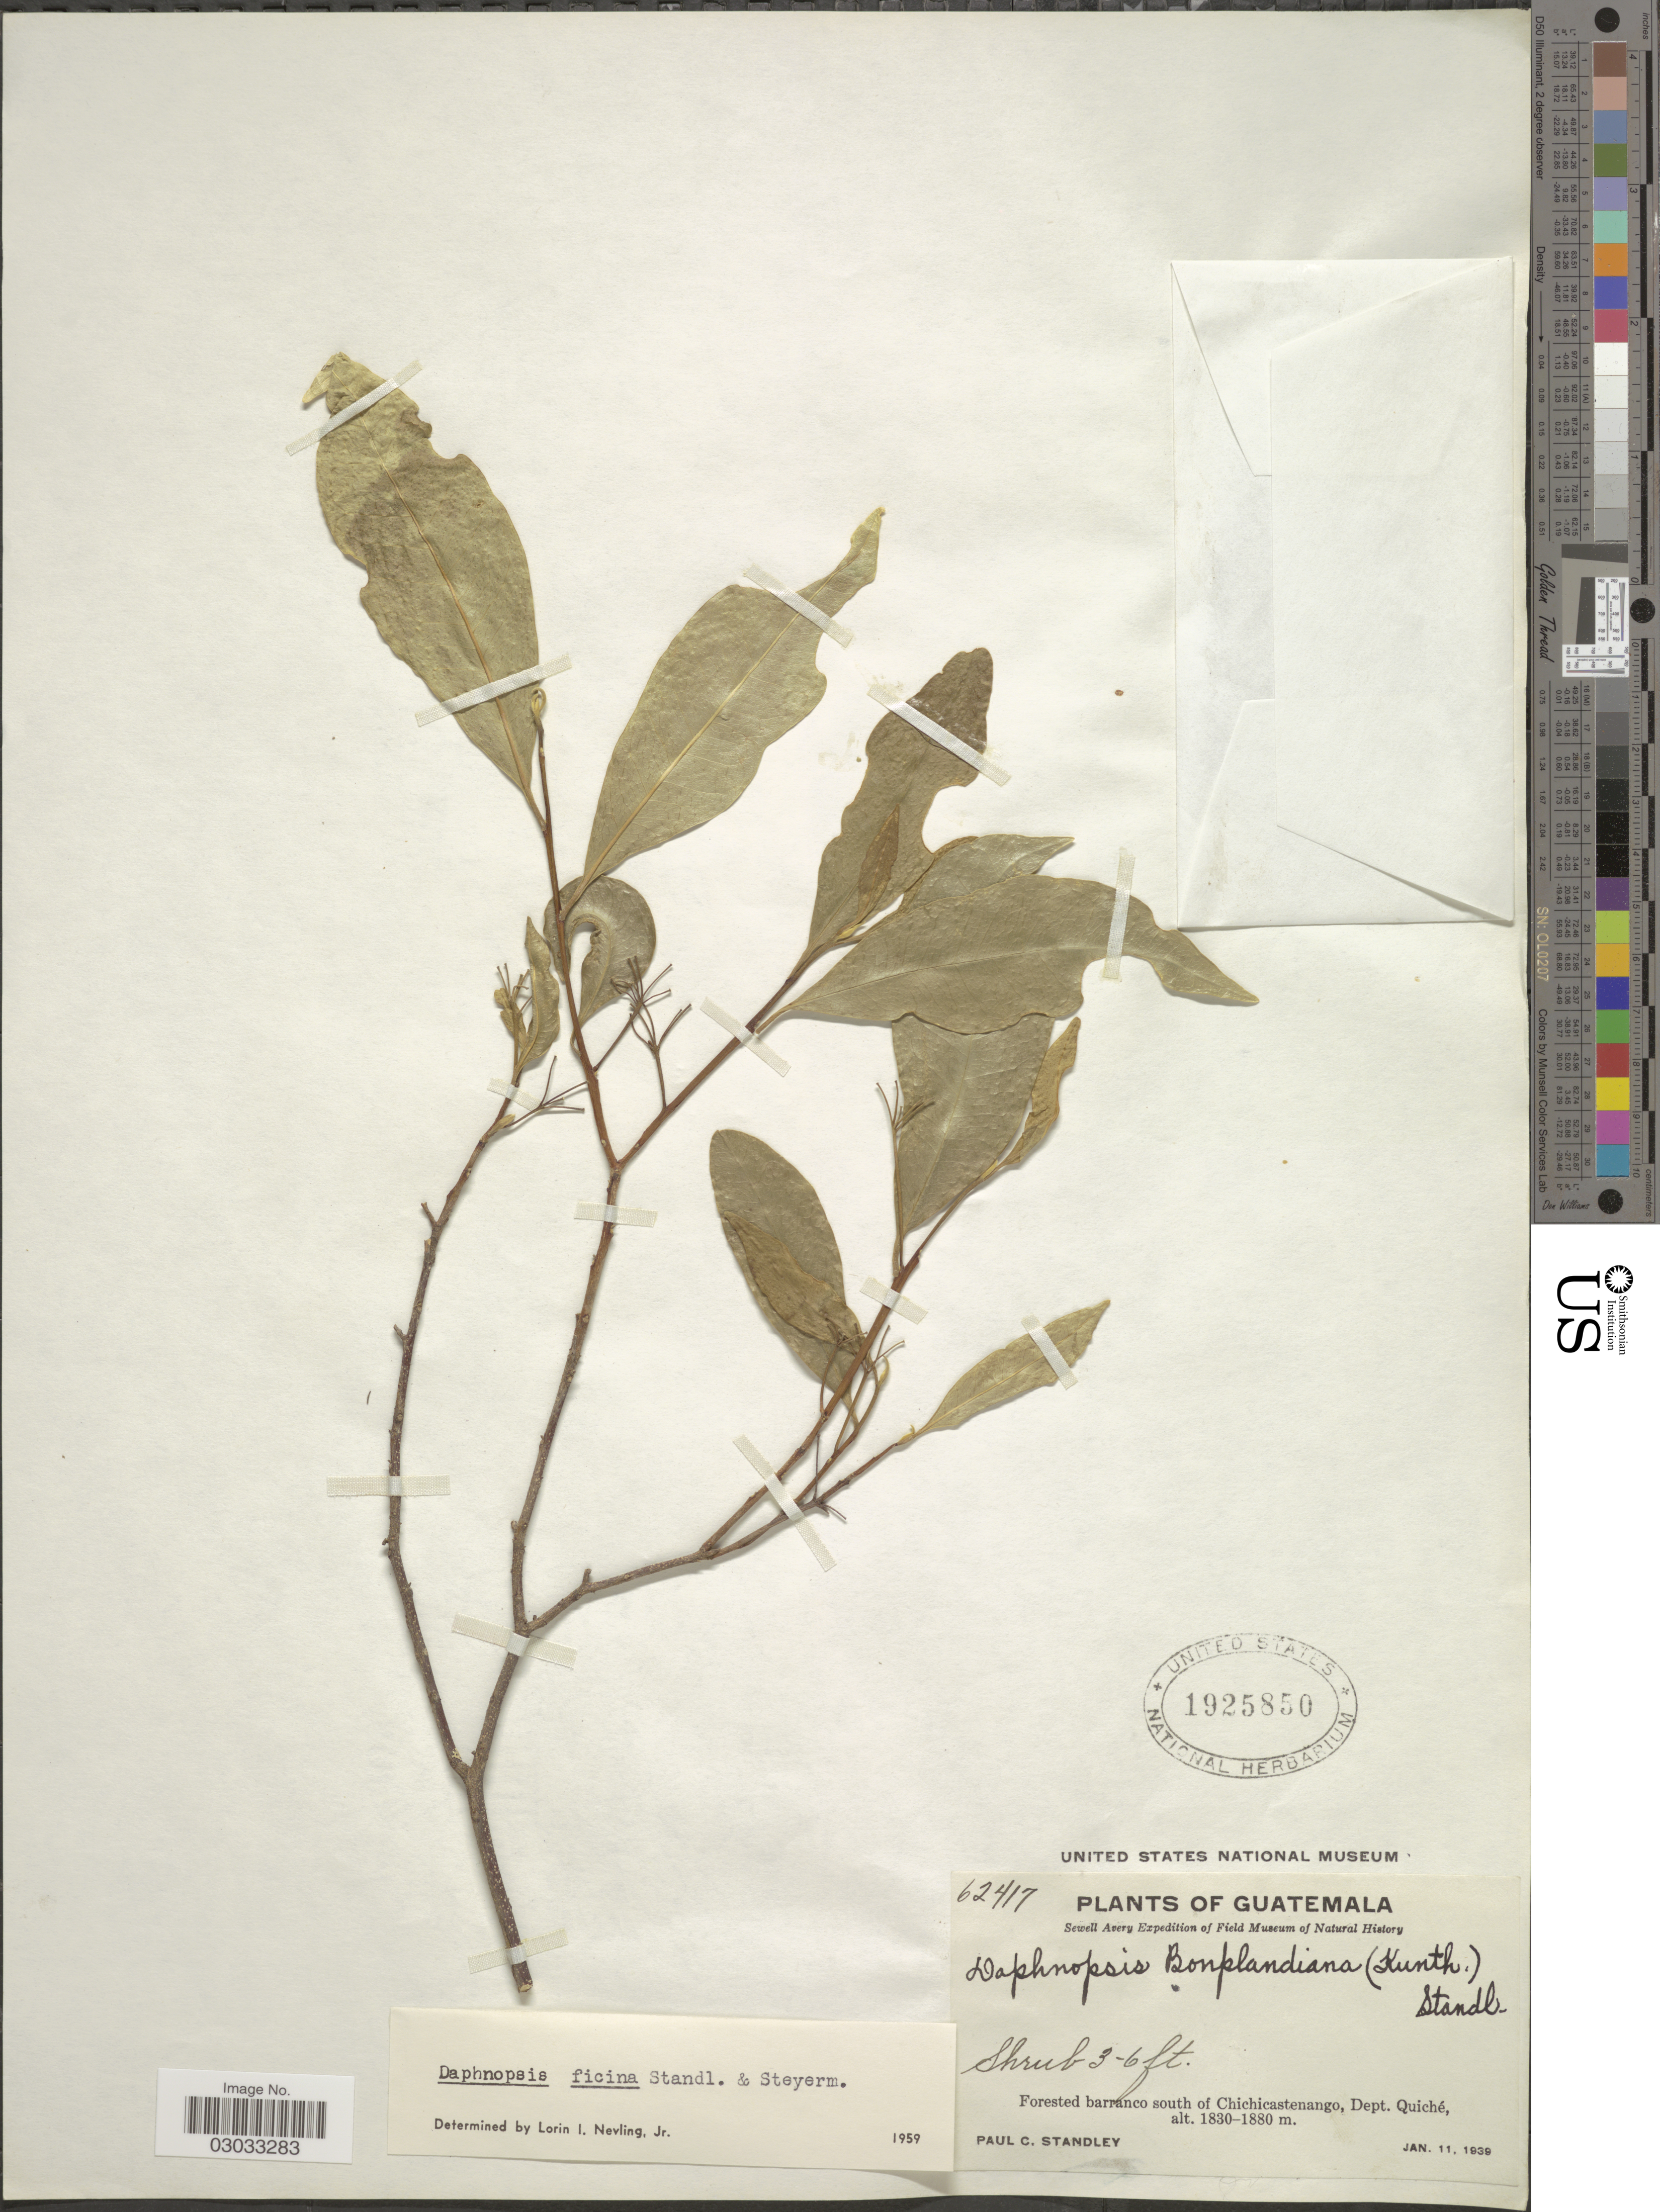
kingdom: Plantae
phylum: Tracheophyta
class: Magnoliopsida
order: Malvales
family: Thymelaeaceae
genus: Daphnopsis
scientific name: Daphnopsis ficina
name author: Standl. & Steyerm.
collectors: P. C. Standley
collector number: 62417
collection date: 1939-01-11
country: Guatemala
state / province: El Quiché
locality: Forested barranco south of Chichicastenango, Dept. Quiché.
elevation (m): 1830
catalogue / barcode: US 1925850